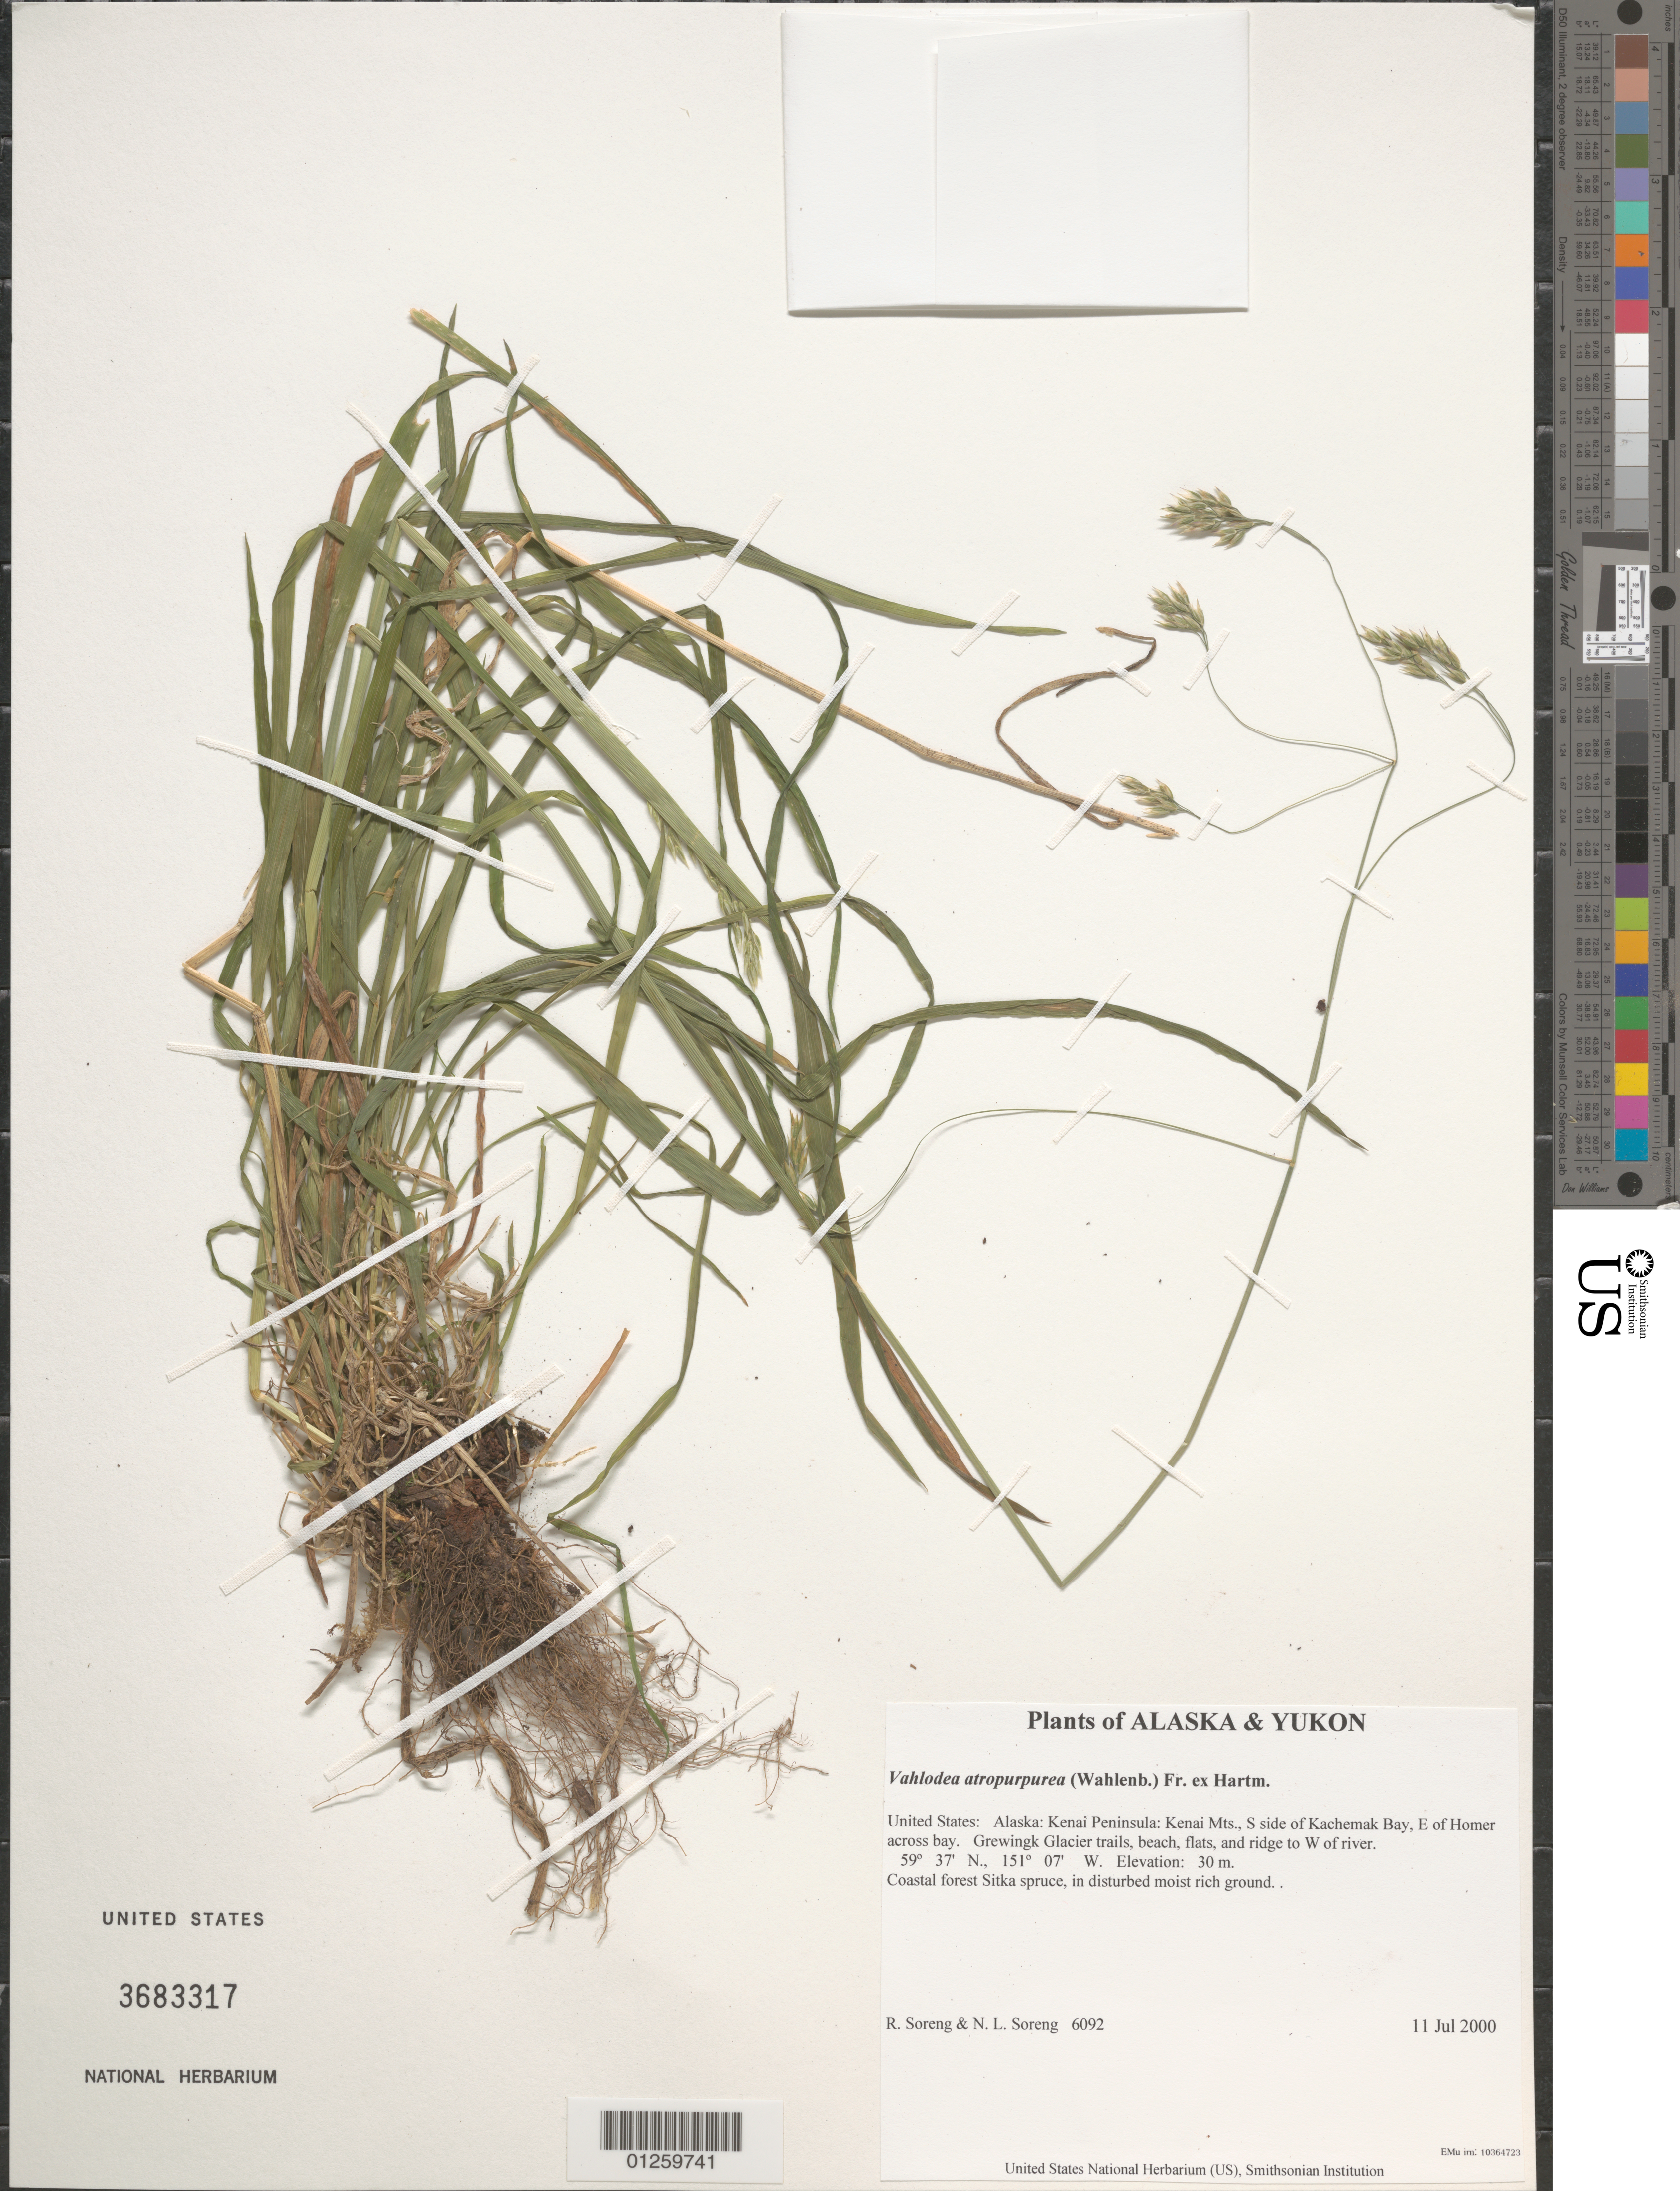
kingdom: Plantae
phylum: Tracheophyta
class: Liliopsida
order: Poales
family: Poaceae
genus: Vahlodea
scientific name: Vahlodea atropurpurea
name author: (Wahlenb.) Fr. ex Hartm.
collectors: R. J. Soreng & N. L. Soreng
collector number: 6092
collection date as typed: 11 Jul 2000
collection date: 2000-07-11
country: United States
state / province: Alaska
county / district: Kenai Peninsula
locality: Kenai Mts., S side of Kachemak Bay, E of Homer across bay. Grewingk Glacier trails, beach, flats, and ridge to W of river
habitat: Coastal forest Sitka spruce, in disturbed moist rich ground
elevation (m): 30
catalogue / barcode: US 3683317